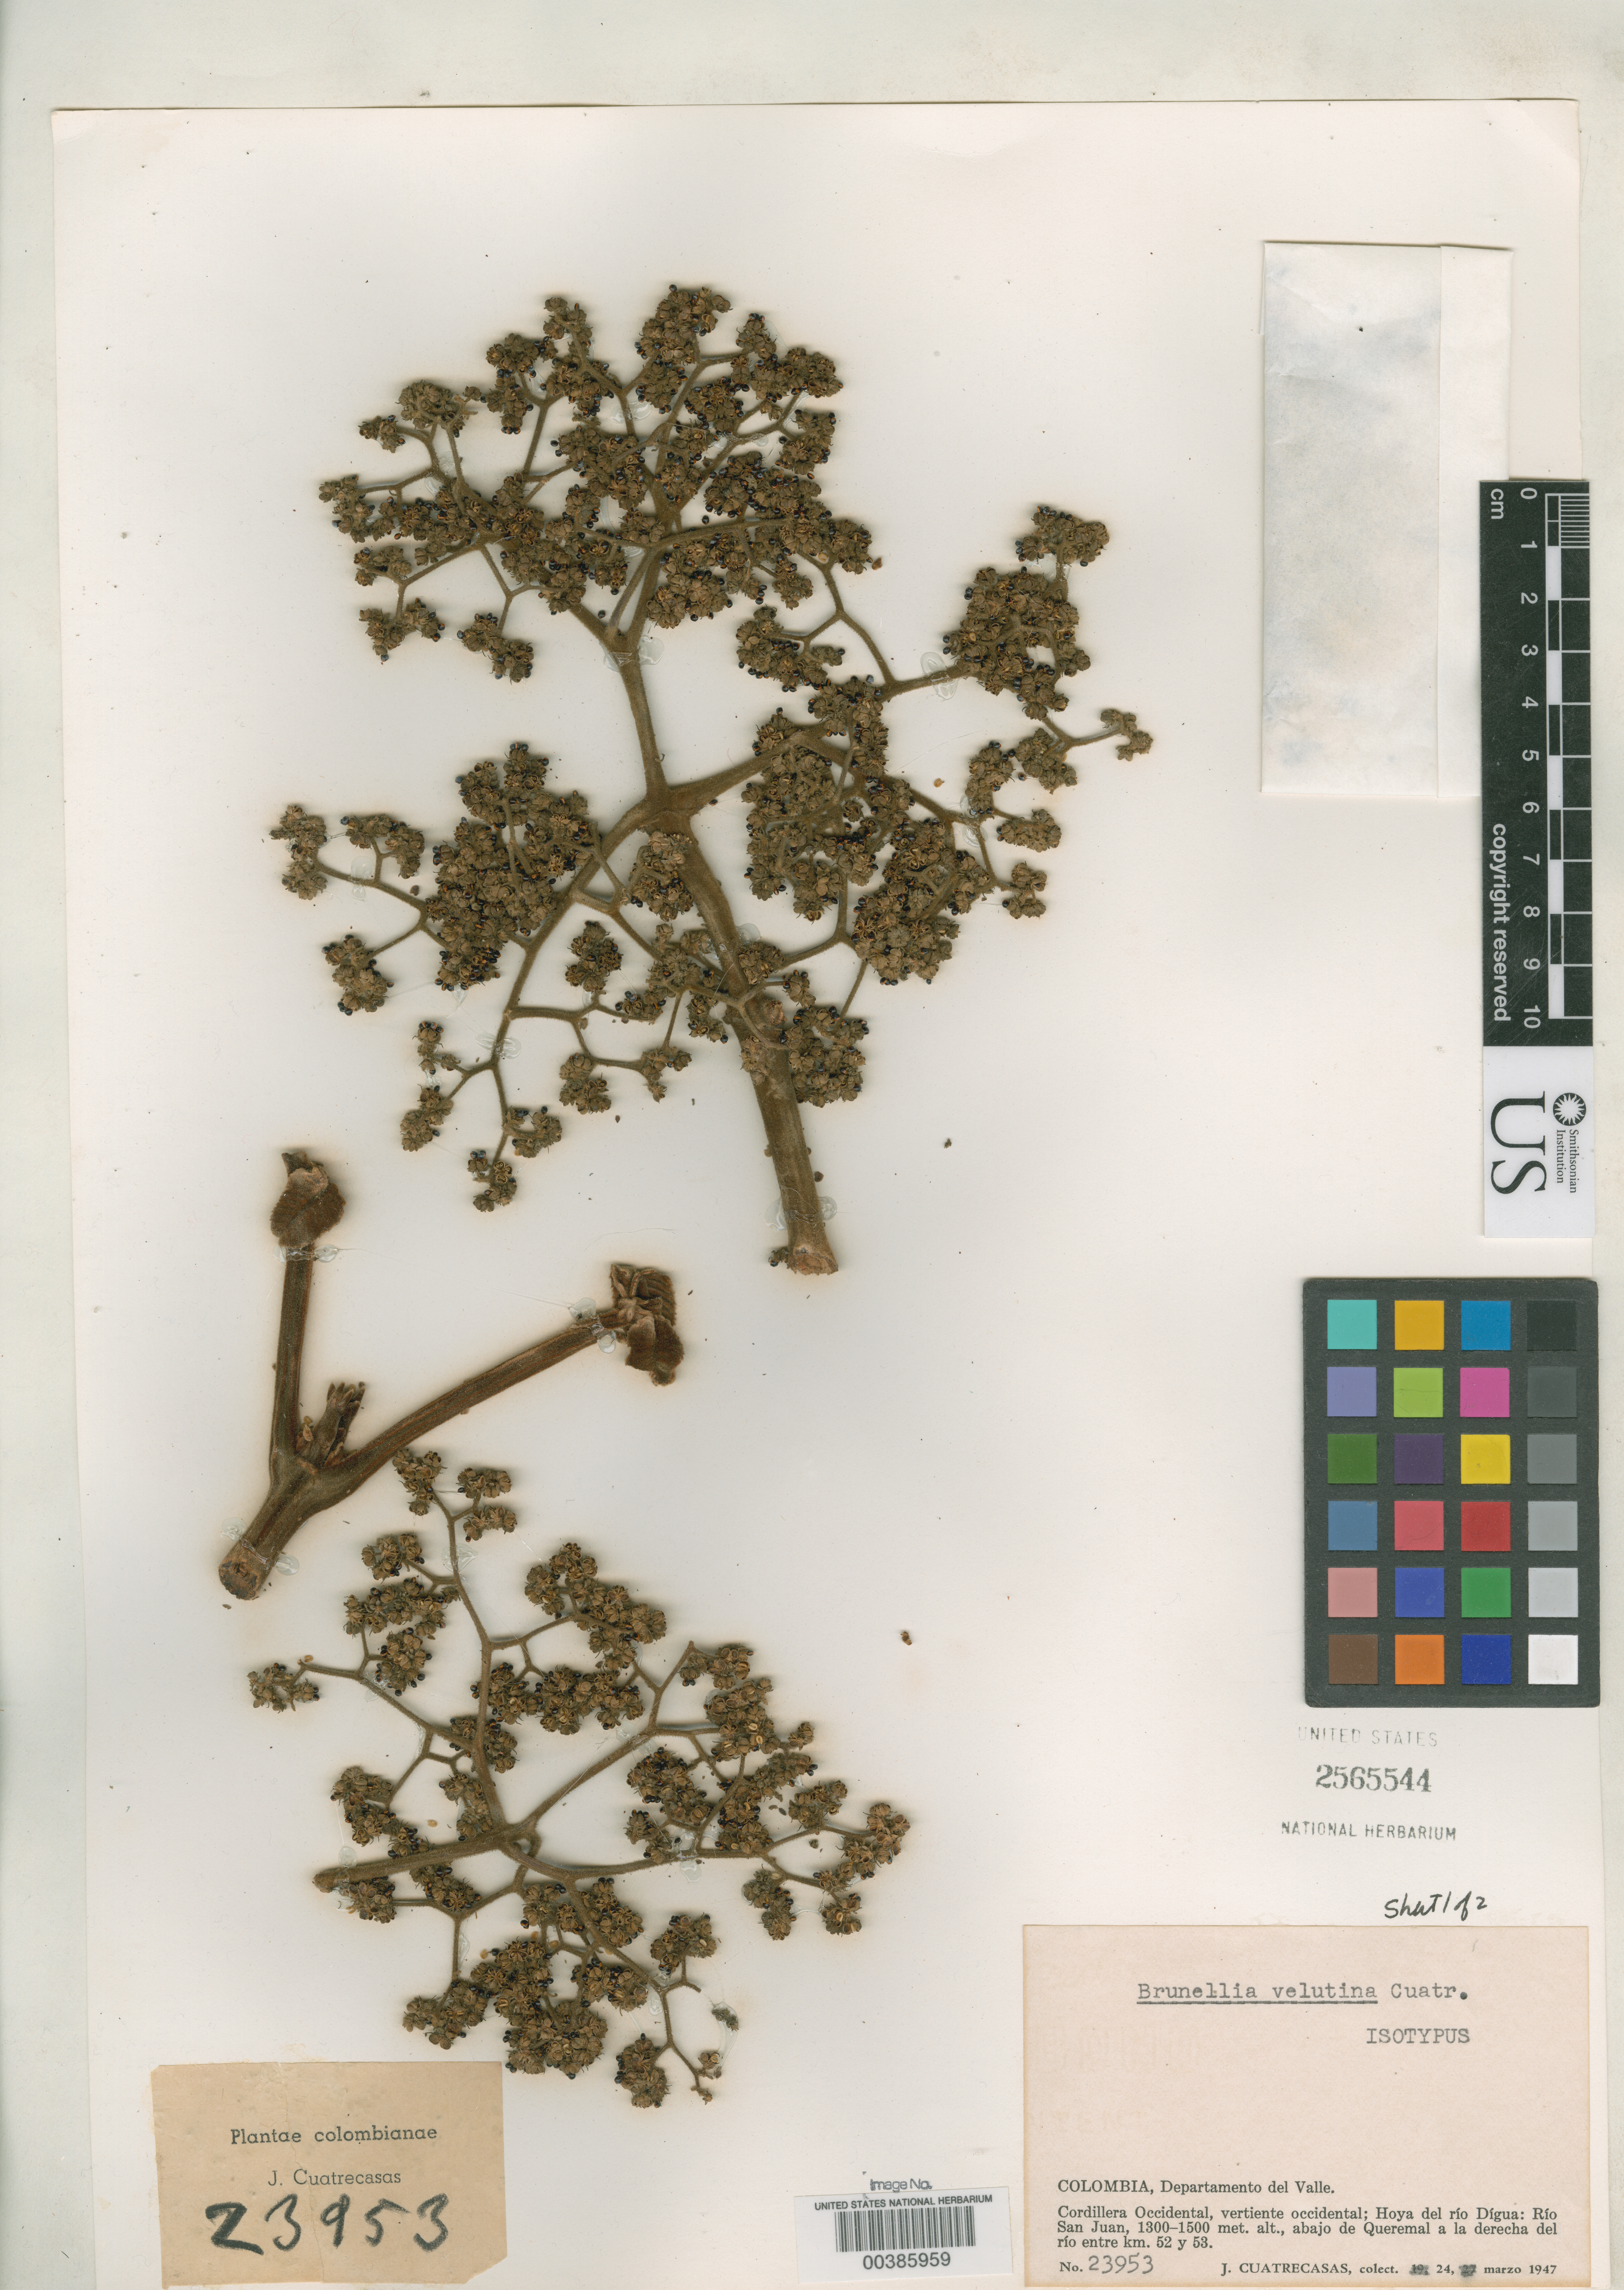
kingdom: Plantae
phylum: Tracheophyta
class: Magnoliopsida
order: Oxalidales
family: Brunelliaceae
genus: Brunellia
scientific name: Brunellia velutina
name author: Cuatrec.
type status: Isotype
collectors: J. Cuatrecasas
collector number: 23953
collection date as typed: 24 Mar 1947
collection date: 1947-03-24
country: Colombia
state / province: Valle del Cauca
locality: Cordillera Occidental, Vertiente Occidental, Hoya del Rio Digua, Rio San Juan. [Cordillera Occidental, western slope, Rio Digua Basin, Rio San Juan.]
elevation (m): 1300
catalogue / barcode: US 2565544